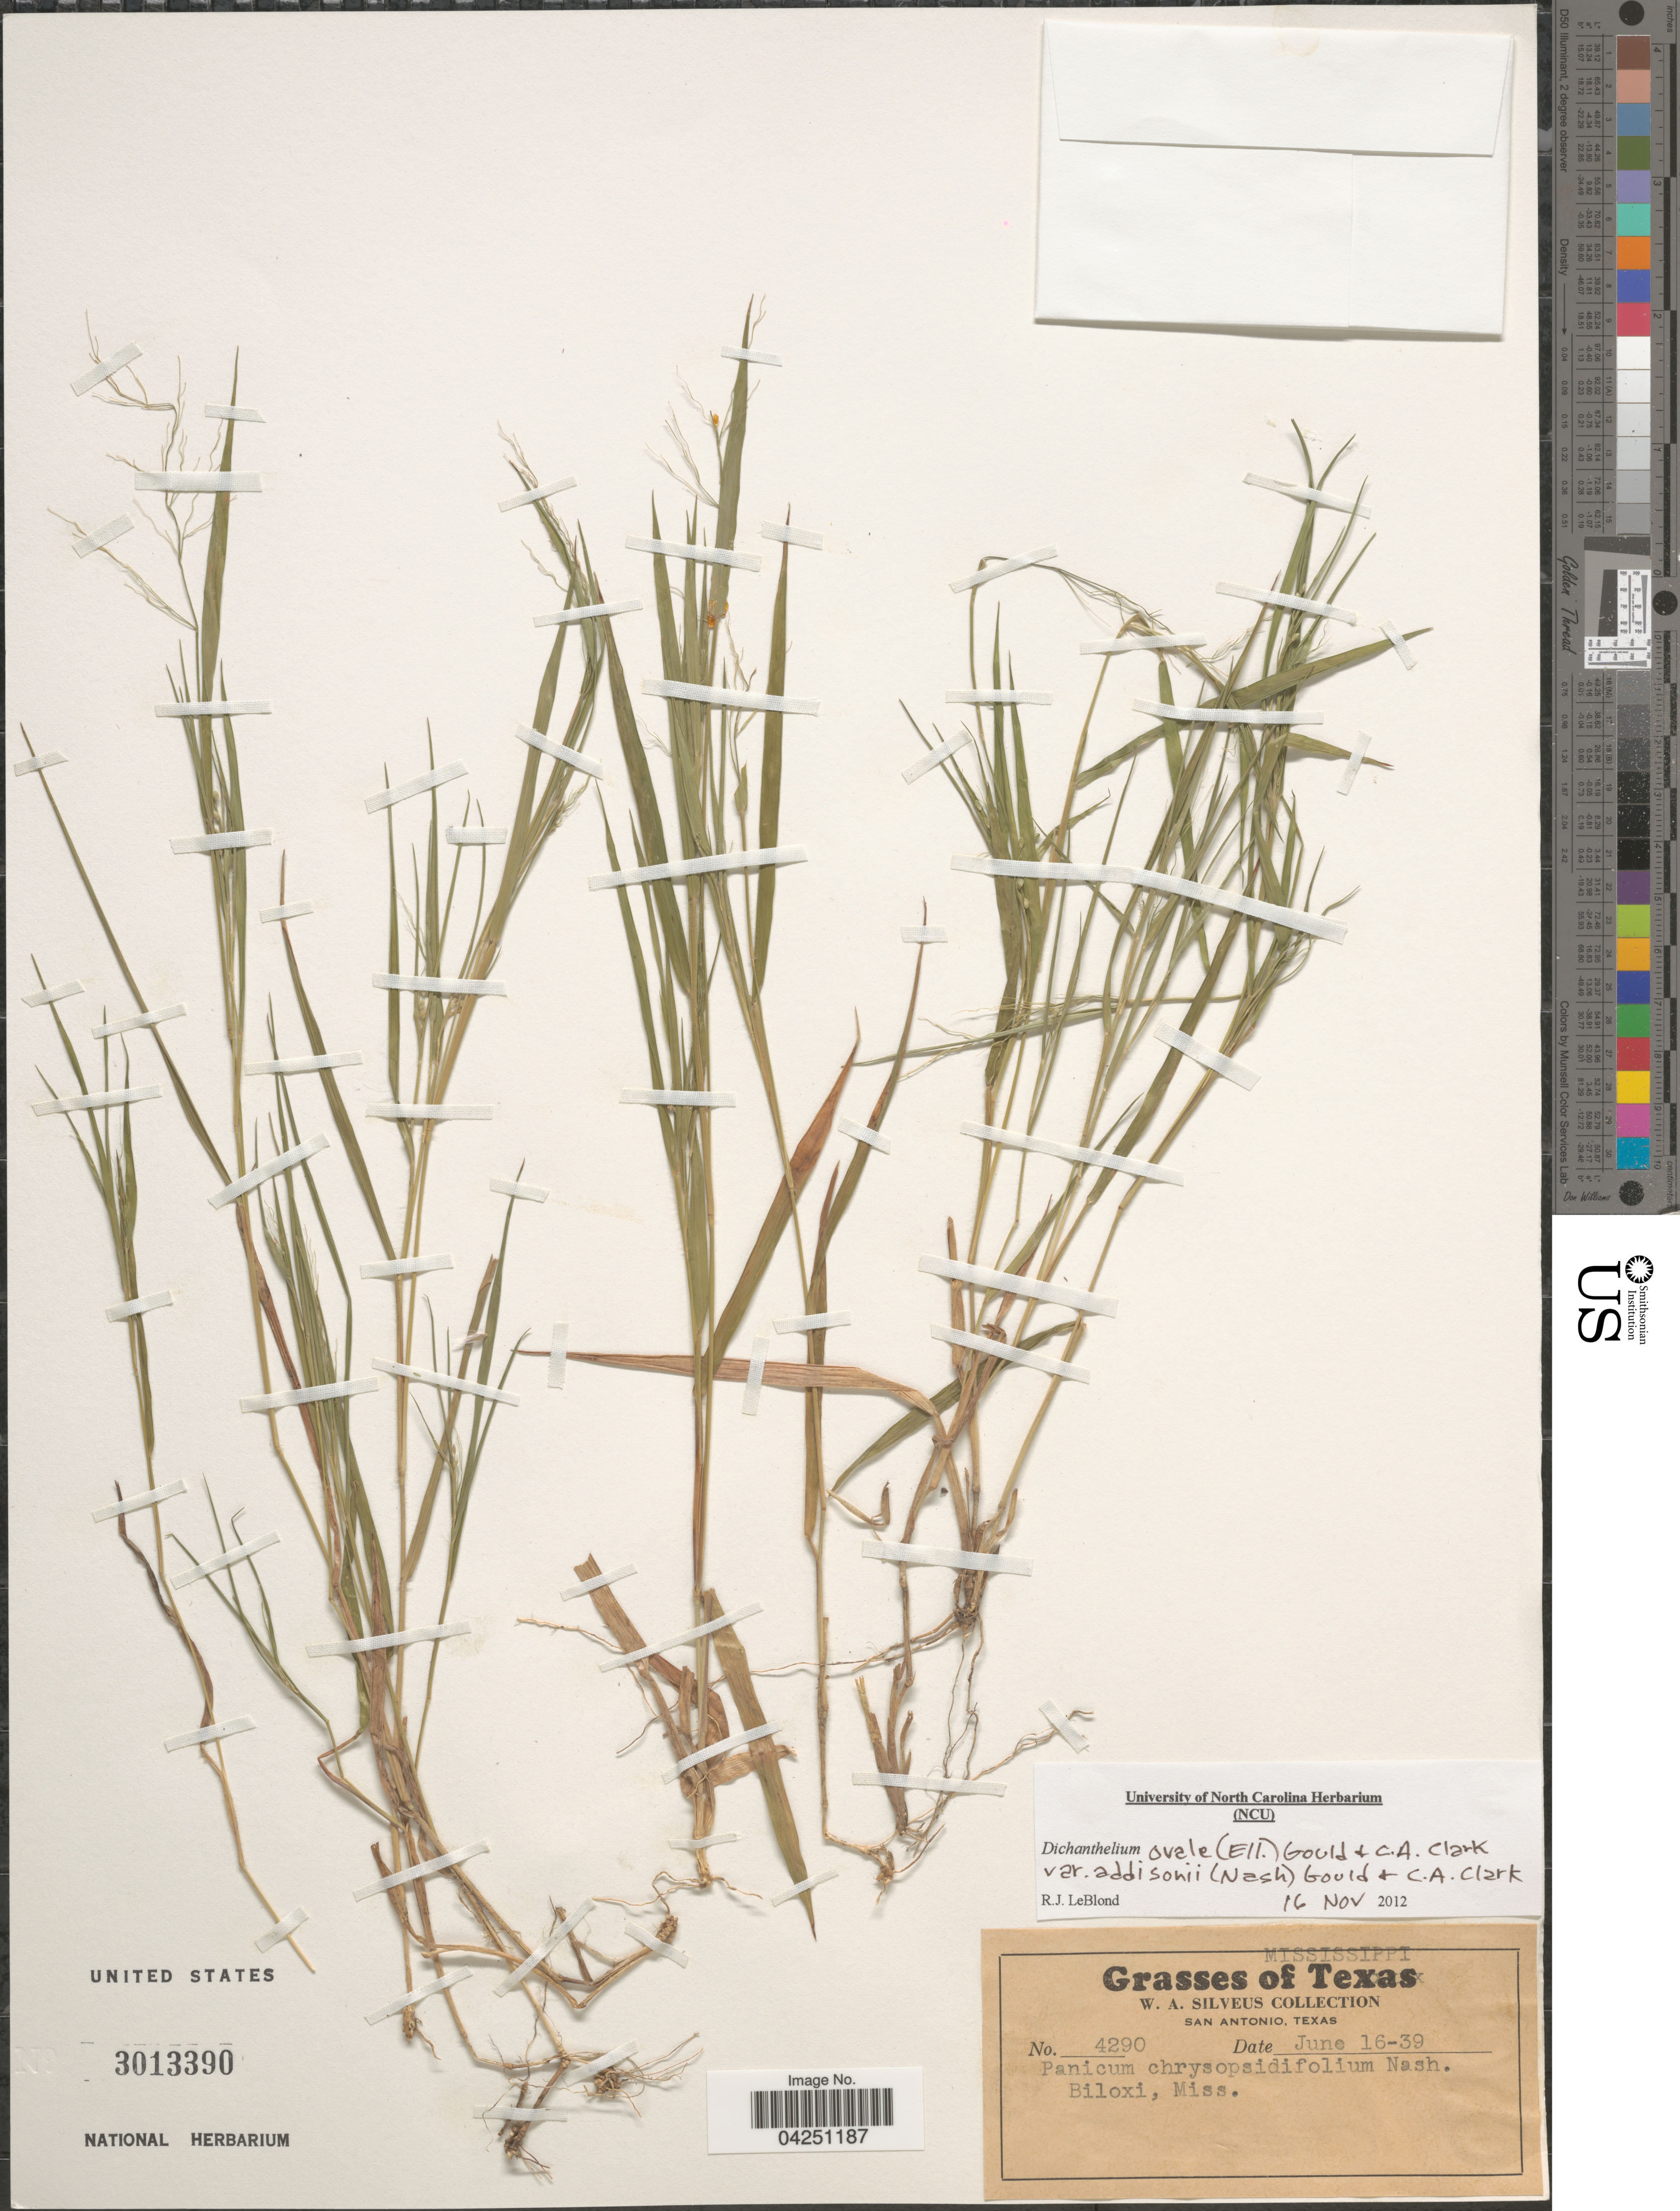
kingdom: Plantae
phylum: Tracheophyta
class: Liliopsida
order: Poales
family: Poaceae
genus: Dichanthelium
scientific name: Dichanthelium acuminatum var. acuminatum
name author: (Sw.) Gould & C.A. Clark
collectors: W. Silveus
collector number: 4290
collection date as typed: Transcribed d/m/y: 16/6/39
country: United States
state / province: Mississippi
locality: Biloxi.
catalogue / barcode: US 3013390